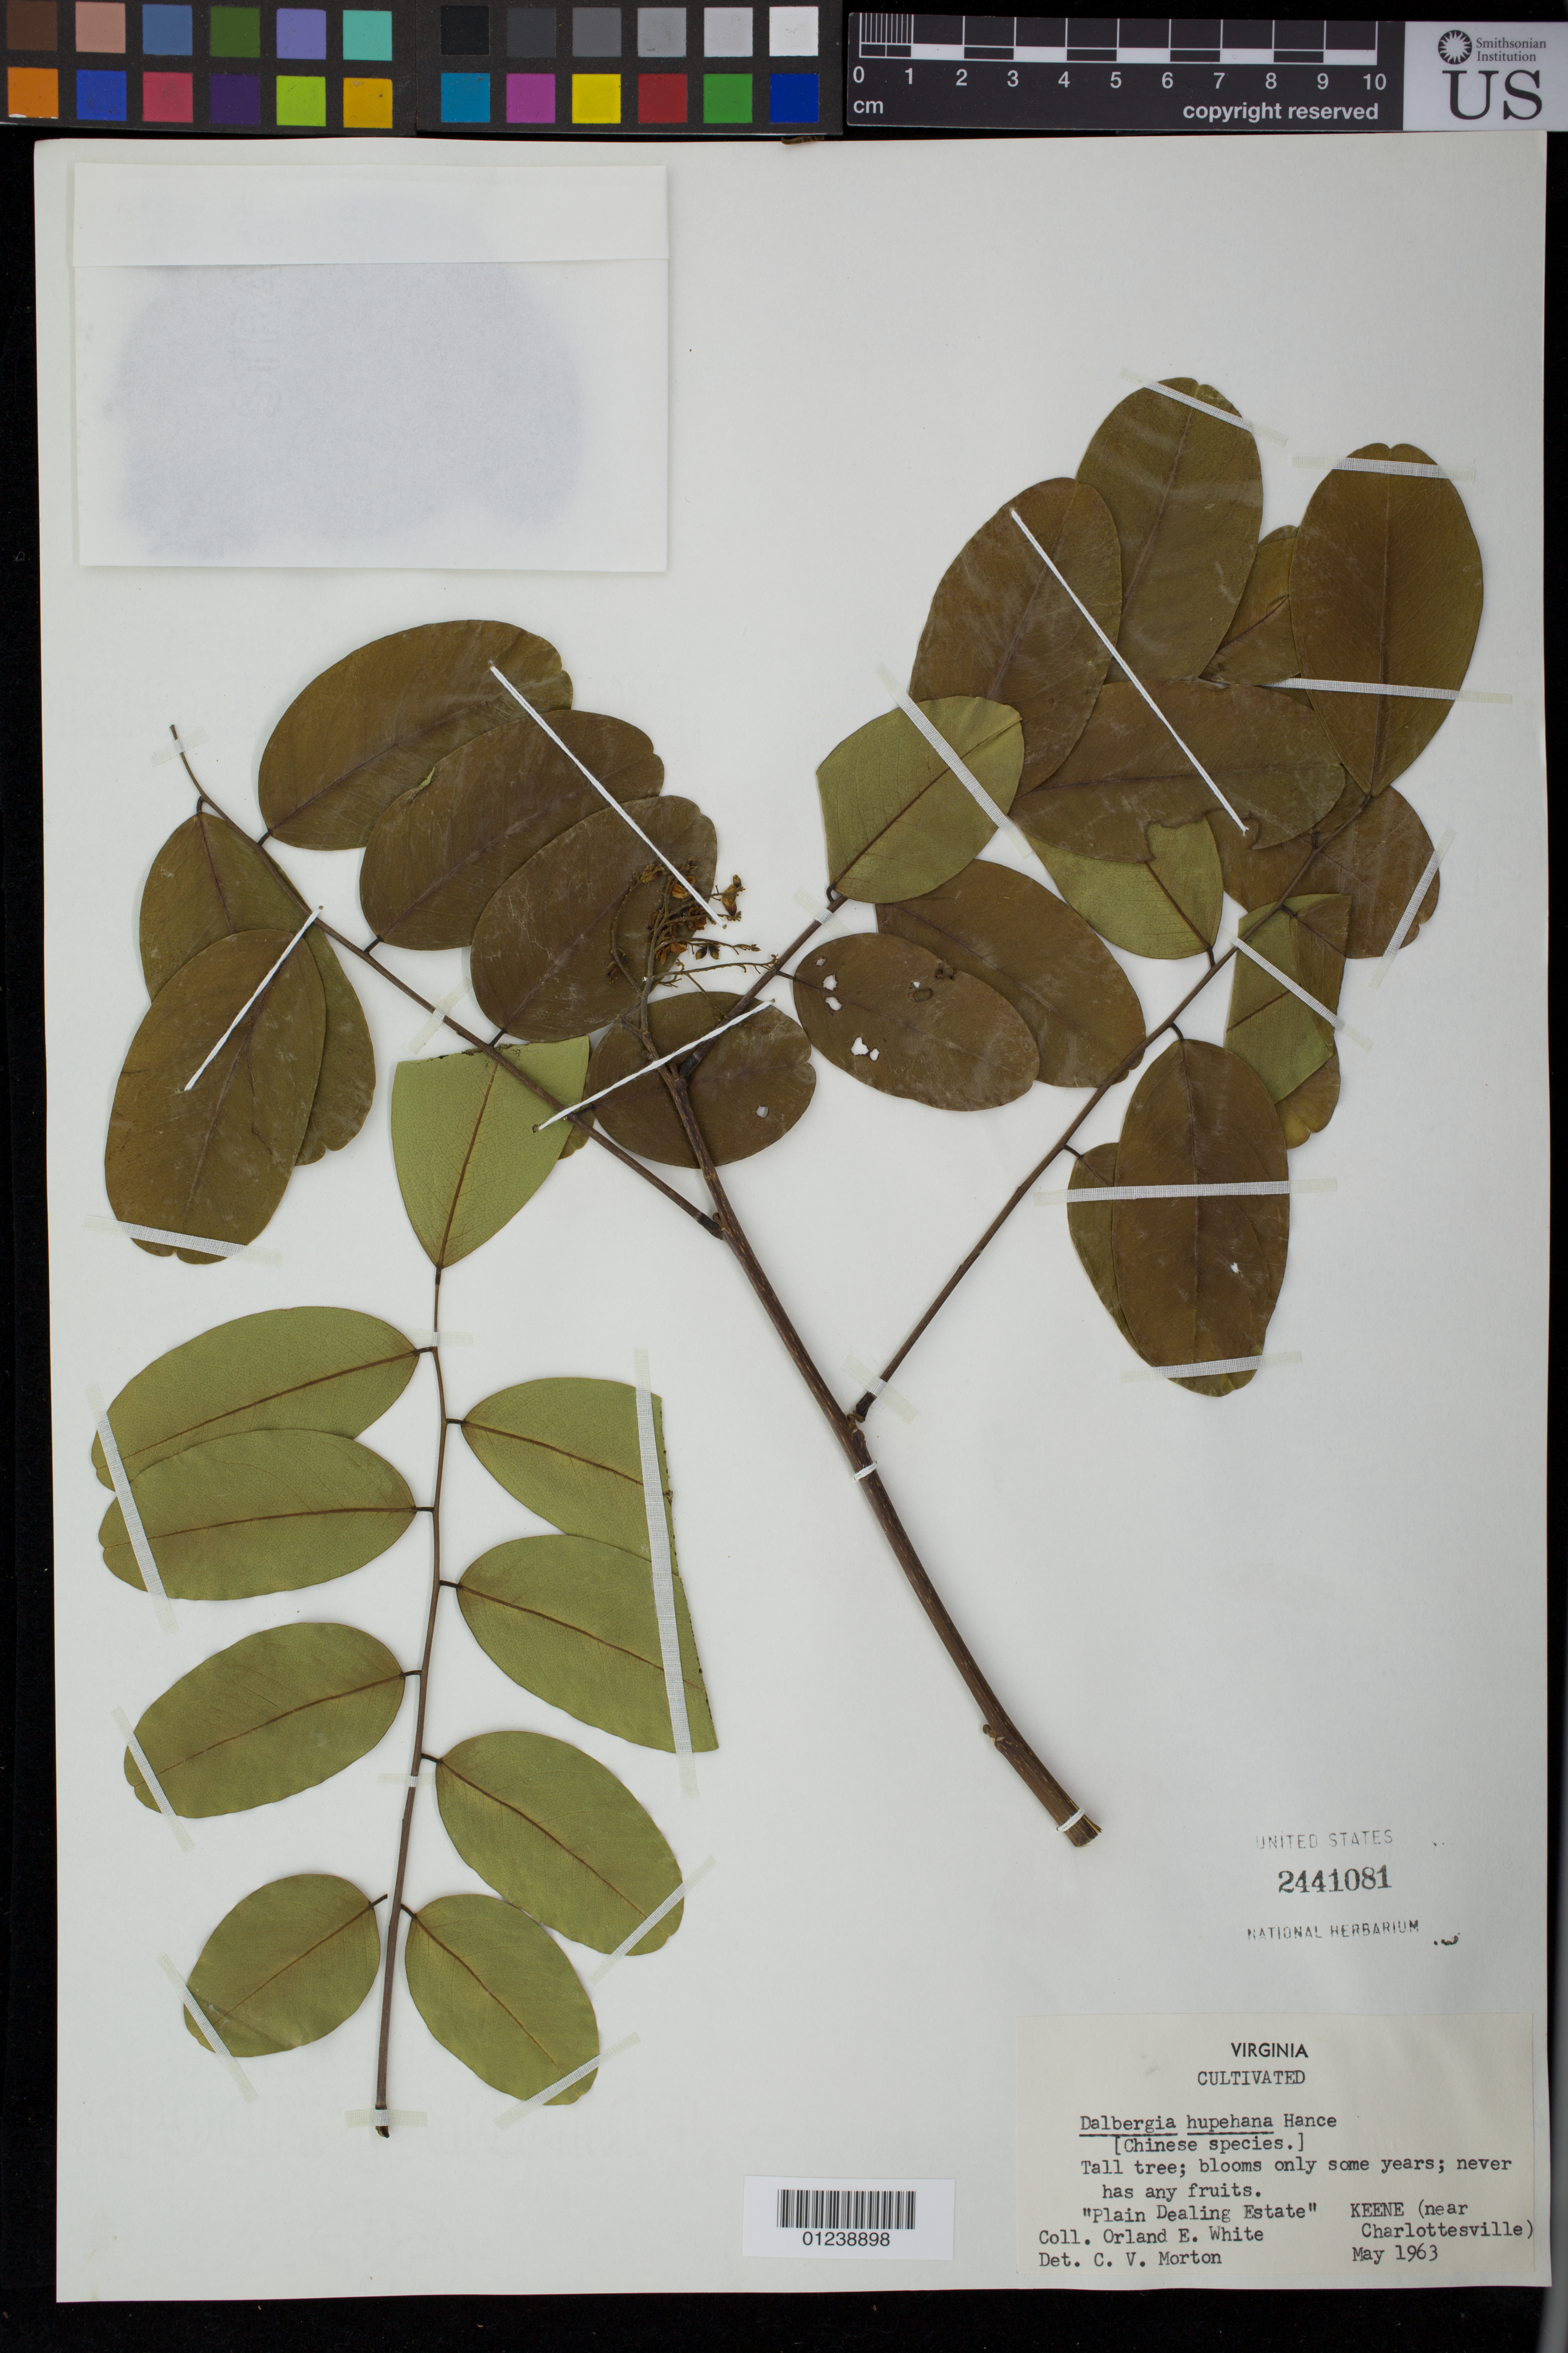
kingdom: Plantae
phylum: Tracheophyta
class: Magnoliopsida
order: Fabales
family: Fabaceae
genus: Dalbergia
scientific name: Dalbergia hupeana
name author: Hance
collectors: O. E. White & C. V. Morton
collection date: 1963-05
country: United States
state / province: Virginia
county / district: Albemarle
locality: "Plain Dealing Estate" eene (near Charlottesville).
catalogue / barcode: US 2441081